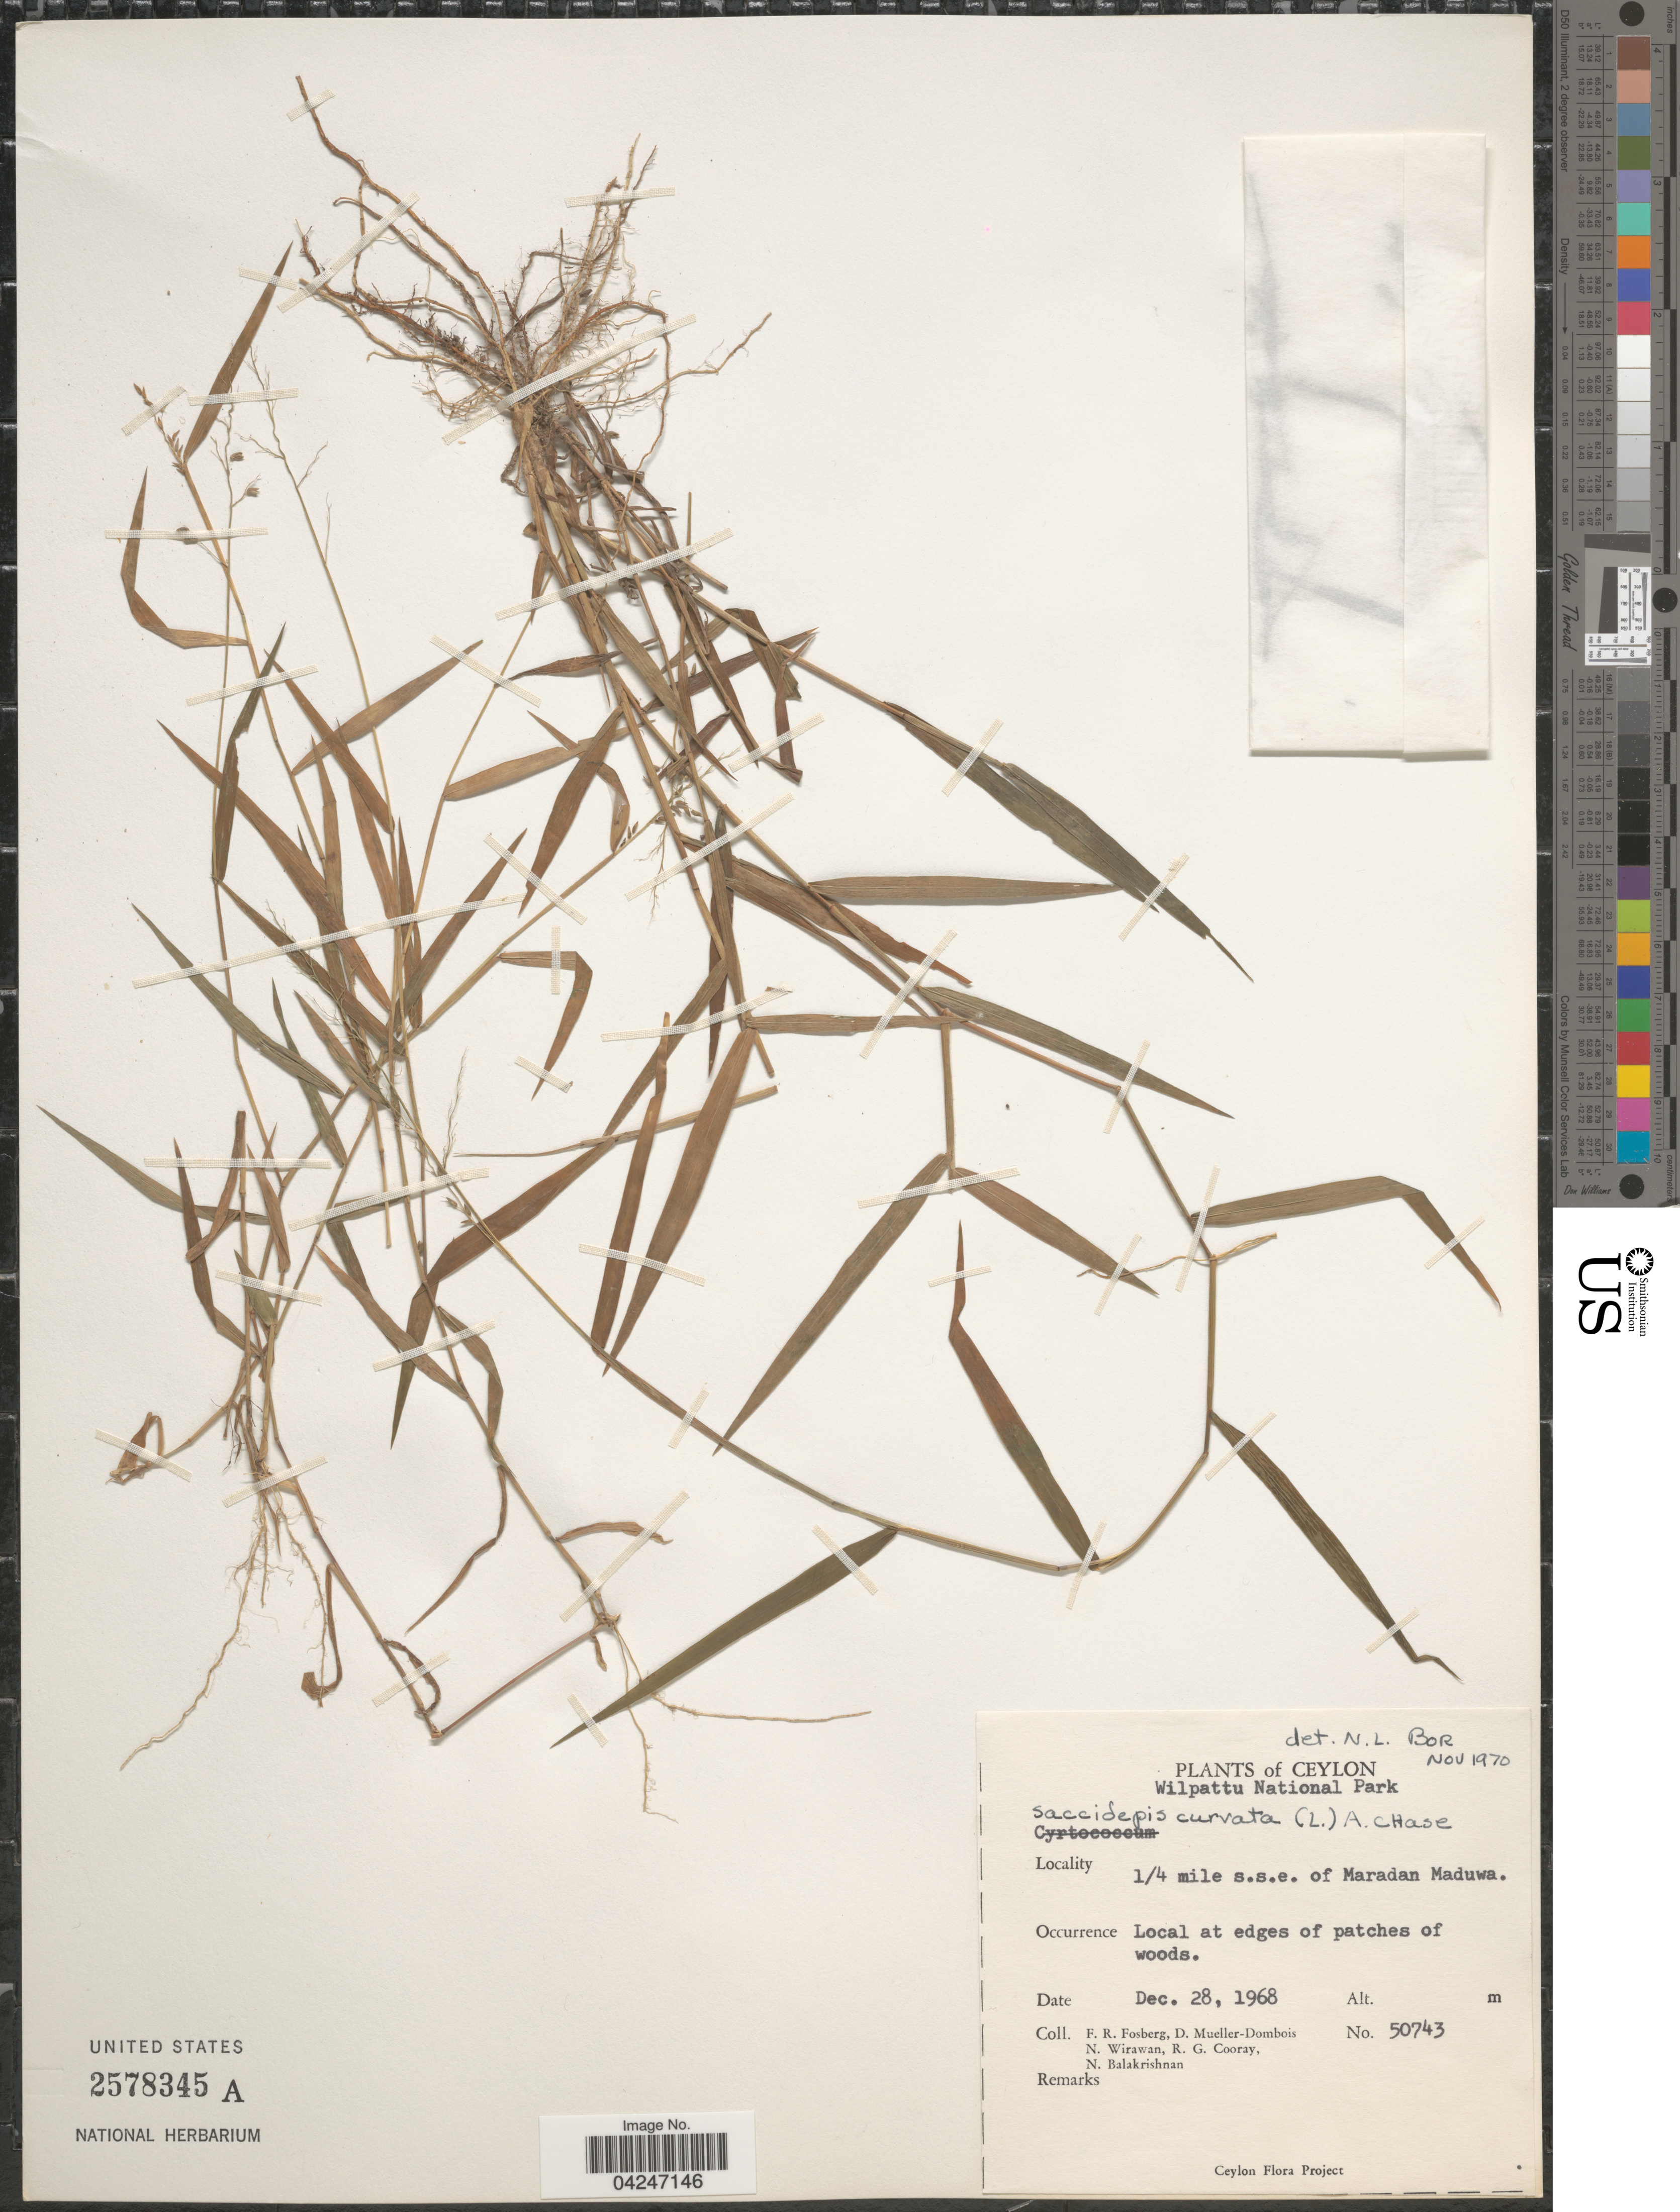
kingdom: Plantae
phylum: Tracheophyta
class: Liliopsida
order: Poales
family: Poaceae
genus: Sacciolepis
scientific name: Sacciolepis curvata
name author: (L.) Chase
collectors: F. R. Fosberg, D. Mueller-Dombois, N. Wirawan, R. Cooray & N. Balakrishnan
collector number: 50743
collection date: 1968-12-28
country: Sri Lanka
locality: Ceylon. Wilpattu National Park. 1/4 mile s.s.e. of Maradan Maduwa. Local at edges of patches of woods.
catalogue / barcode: US 2578345A